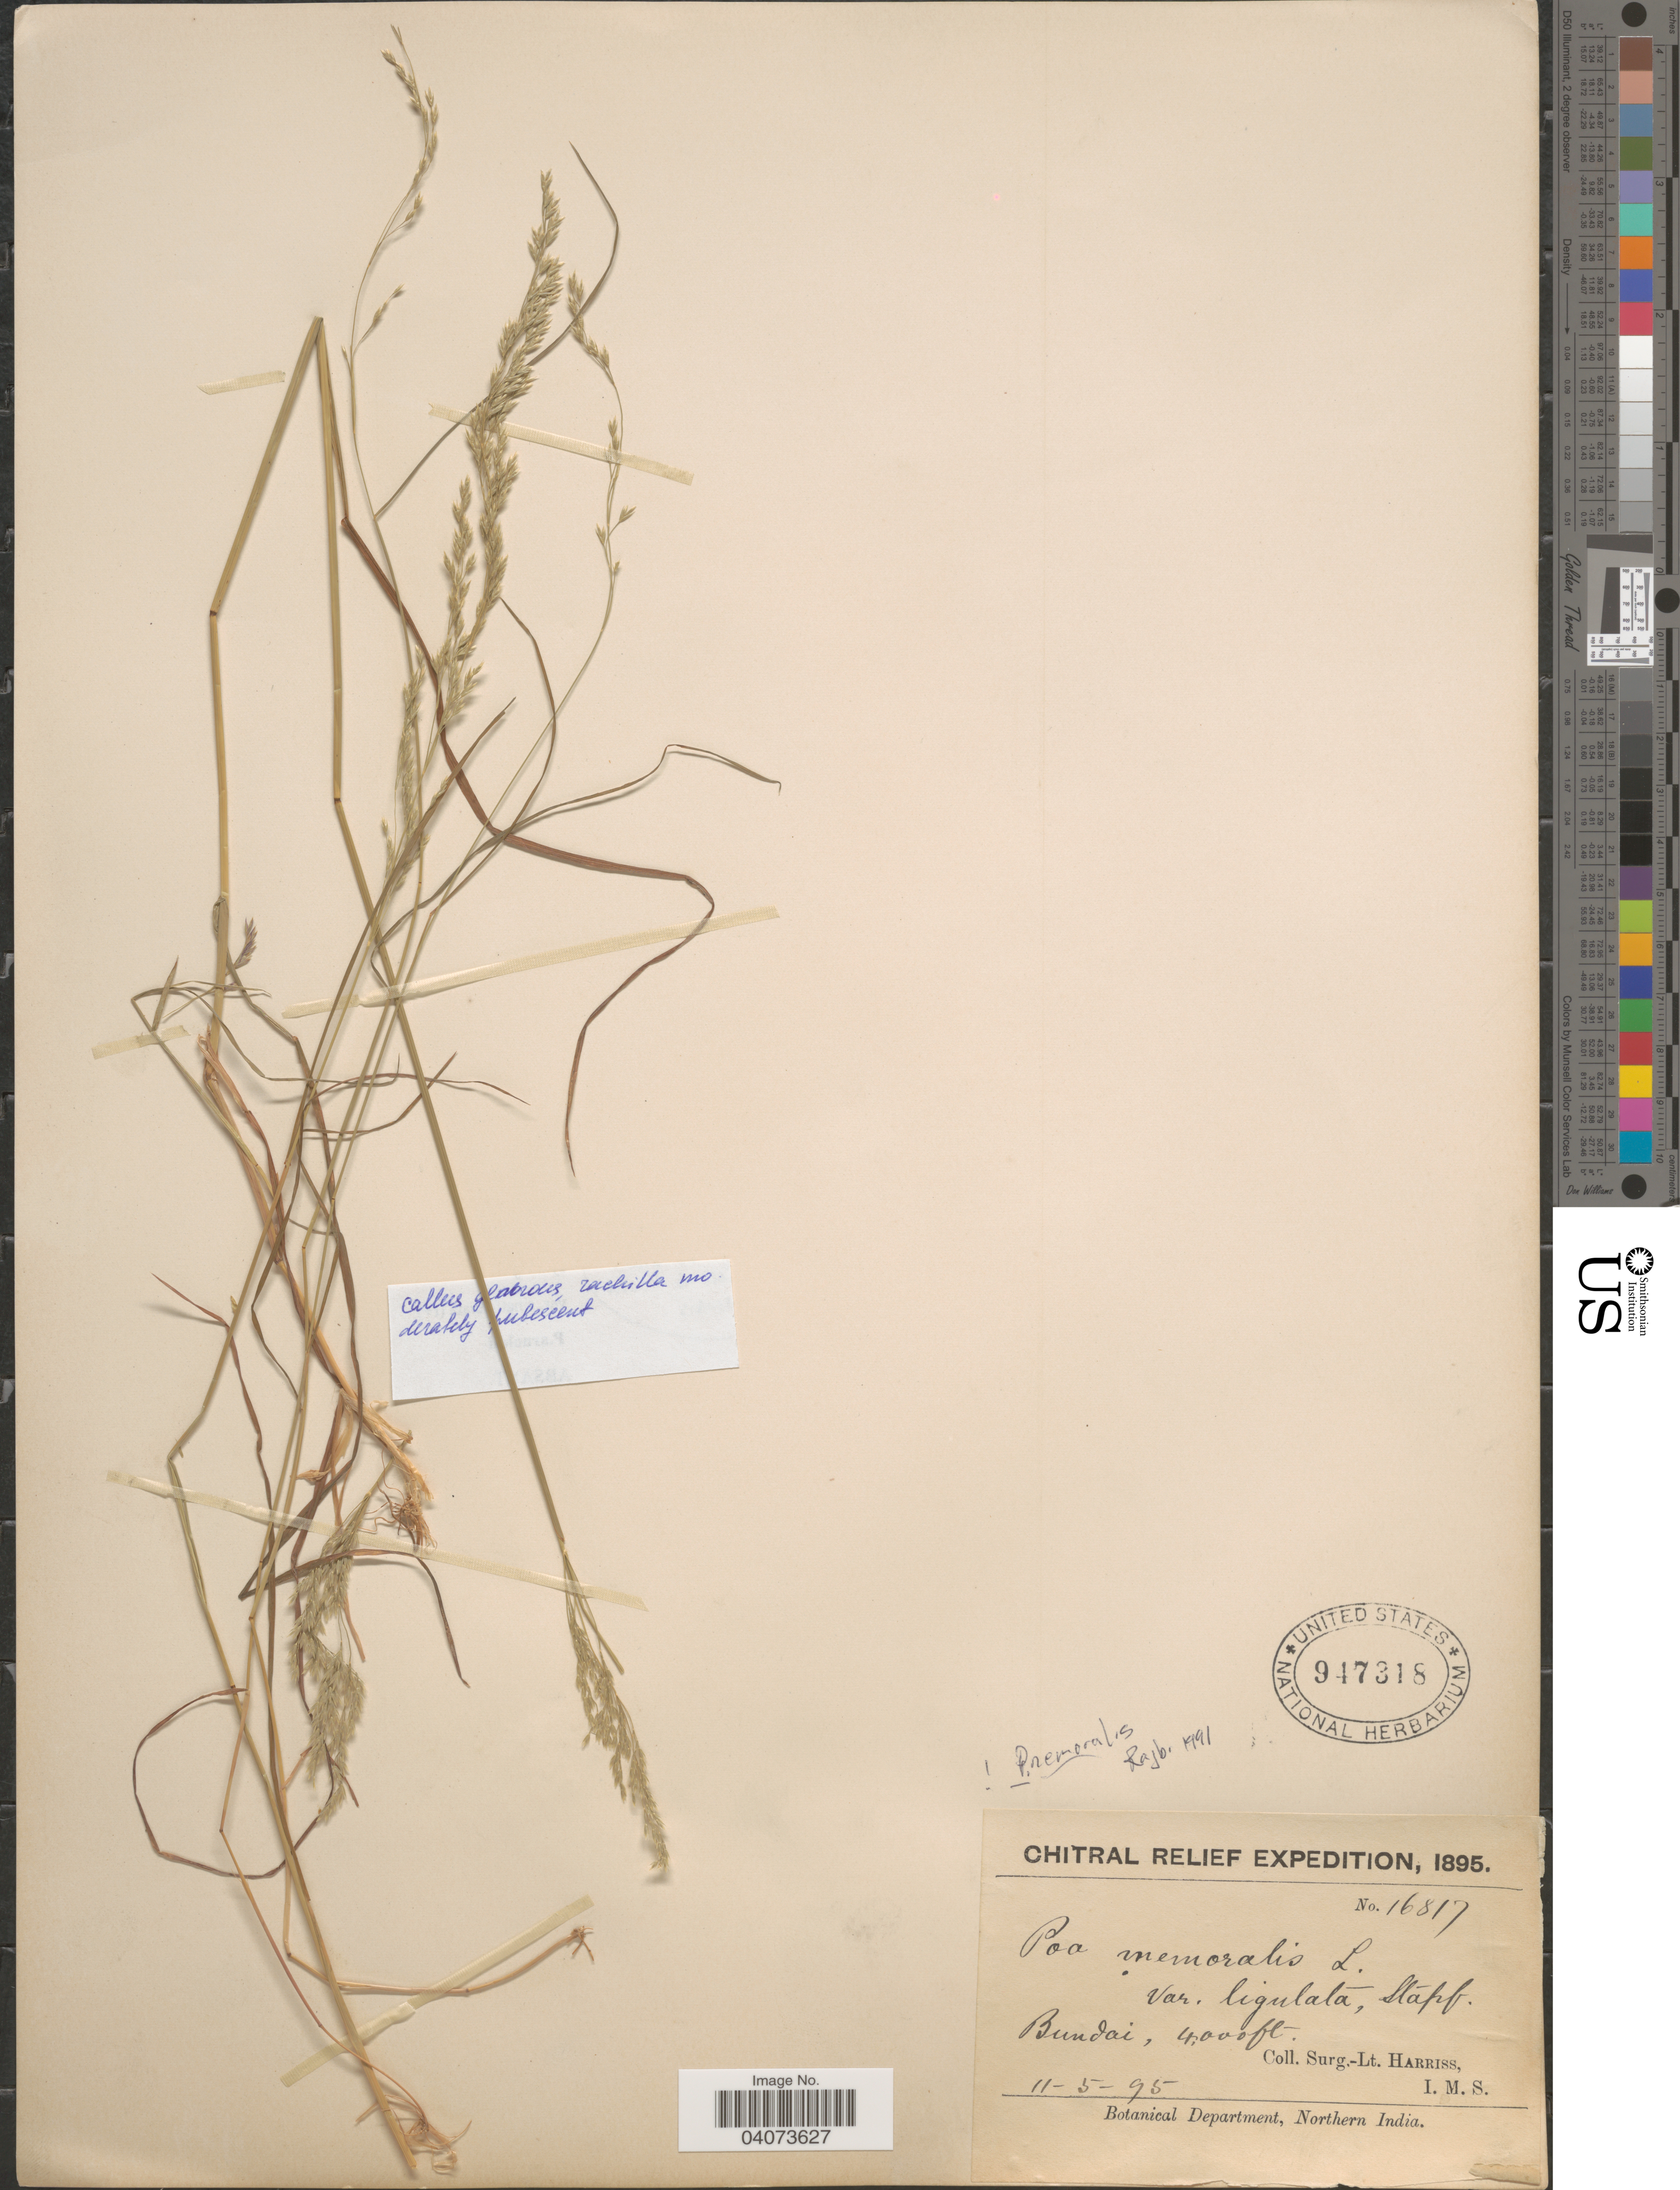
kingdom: Plantae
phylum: Tracheophyta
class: Liliopsida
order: Poales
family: Poaceae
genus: Poa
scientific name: Poa nemoralis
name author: L.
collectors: S. A. Harris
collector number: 16817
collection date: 1895-05-11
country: Pakistan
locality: Chitral Relief Expedition, 1895. Bundai.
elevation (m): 1219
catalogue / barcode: US 947318